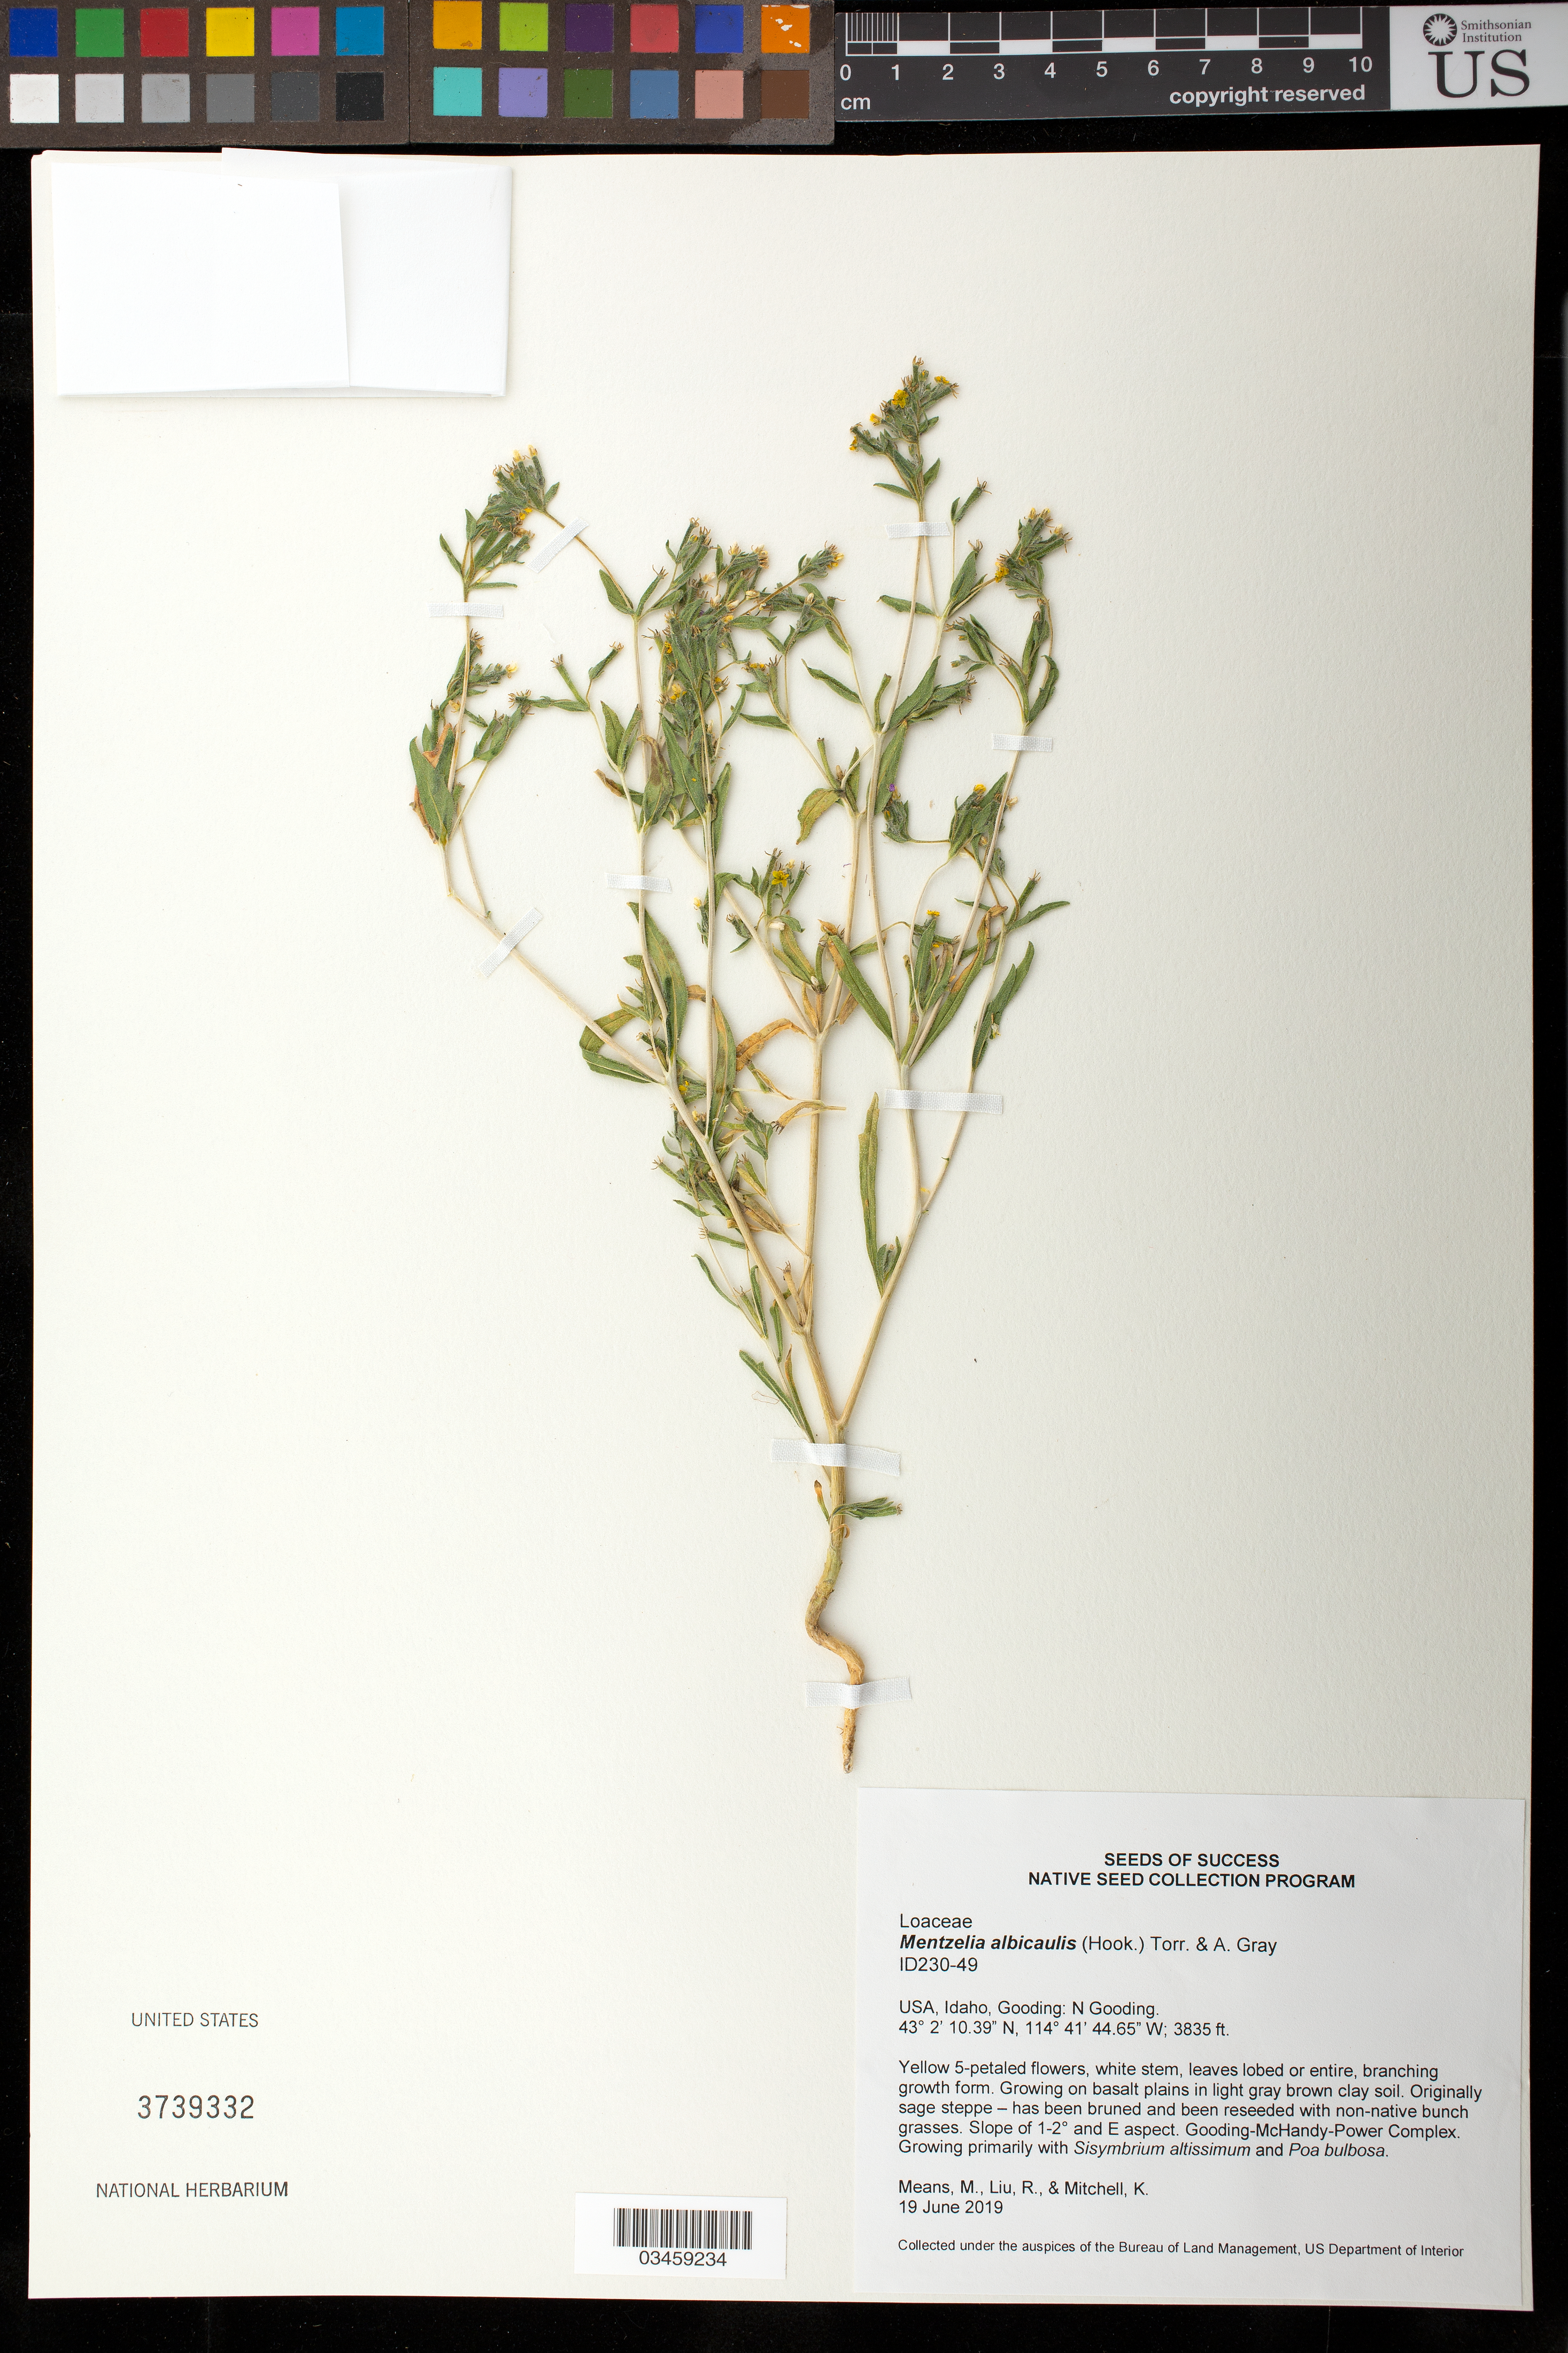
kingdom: Plantae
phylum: Tracheophyta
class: Magnoliopsida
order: Cornales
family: Loasaceae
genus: Mentzelia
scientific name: Mentzelia albicaulis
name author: (Douglas ex Hook.) Douglas ex Torr. & A. Gray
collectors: M. Means, M. Liu & K. Mitchell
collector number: ID230-49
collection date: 2019-06-19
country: United States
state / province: Idaho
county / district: Gooding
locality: N Gooding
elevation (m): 1169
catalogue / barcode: US 3739332